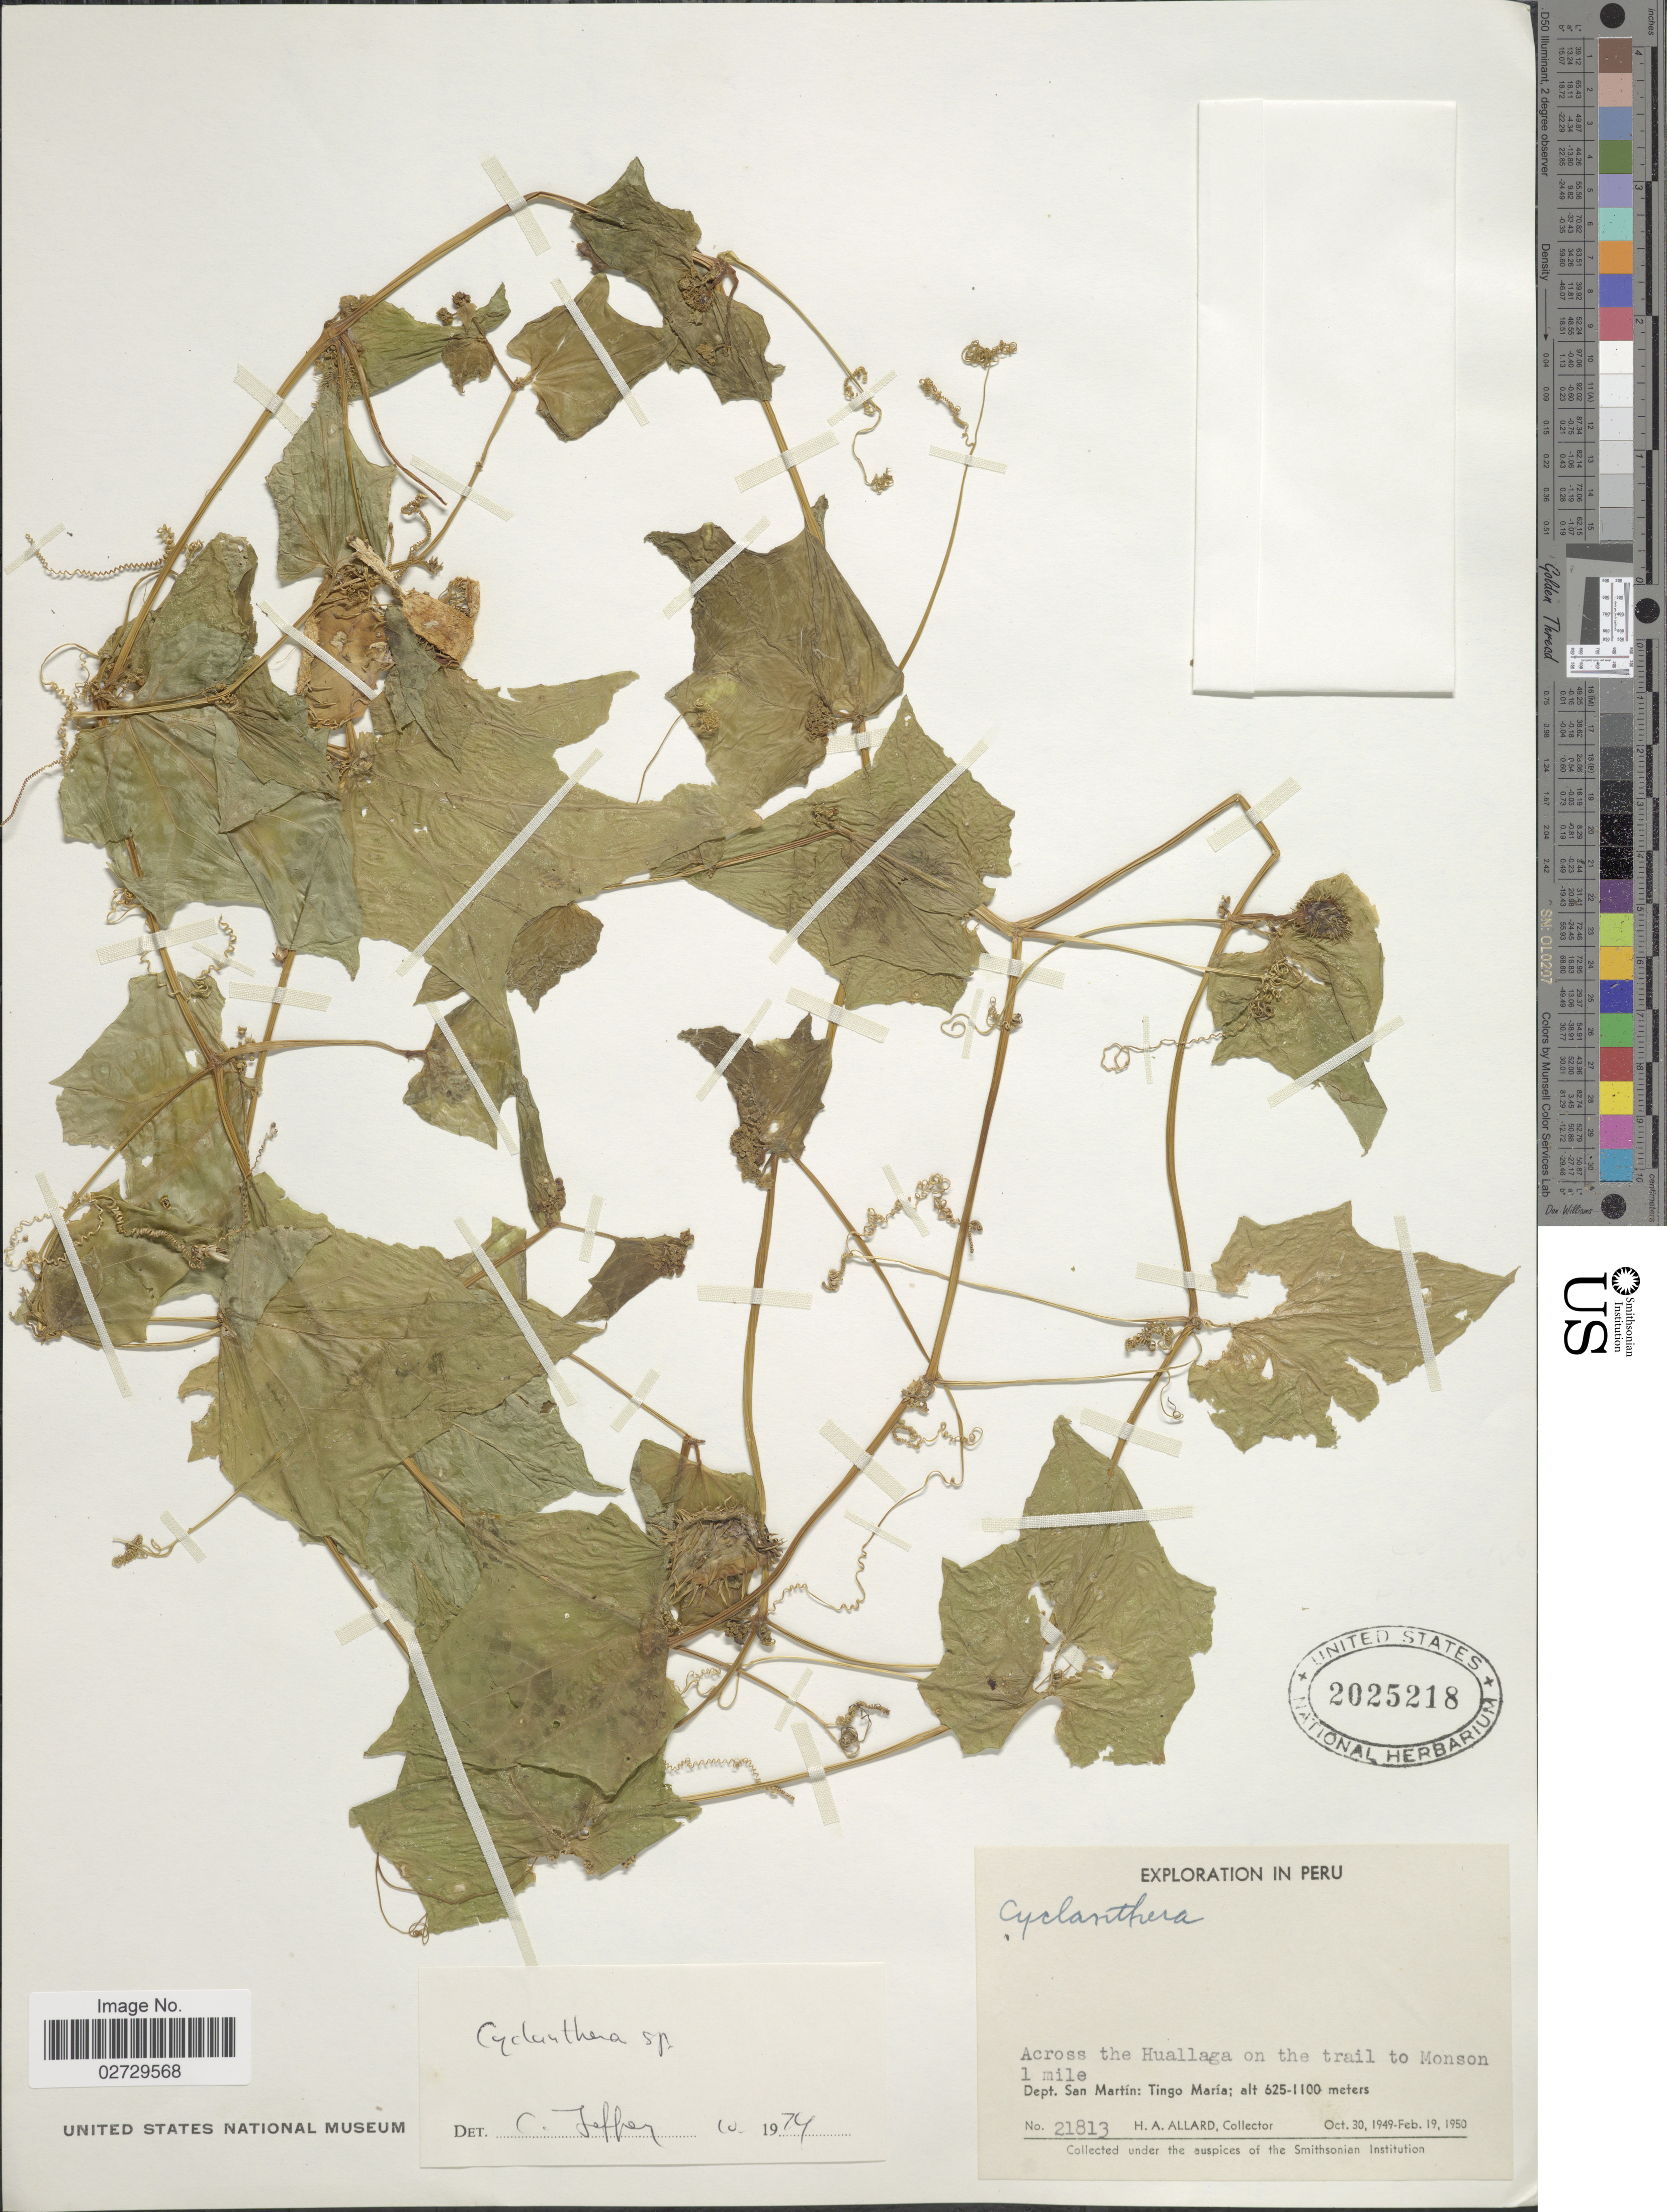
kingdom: Plantae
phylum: Tracheophyta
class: Magnoliopsida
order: Cucurbitales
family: Cucurbitaceae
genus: Cyclanthera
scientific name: Cyclanthera sp.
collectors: H. A. Allard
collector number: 21813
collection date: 1949-10-30/1950-02-19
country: Peru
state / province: San Martín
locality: Across the Huallaga on the trail to Monson 1 mile. Dept. San Martin: Tingo Maria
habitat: across the river on the trail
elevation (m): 625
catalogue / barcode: US 2025218